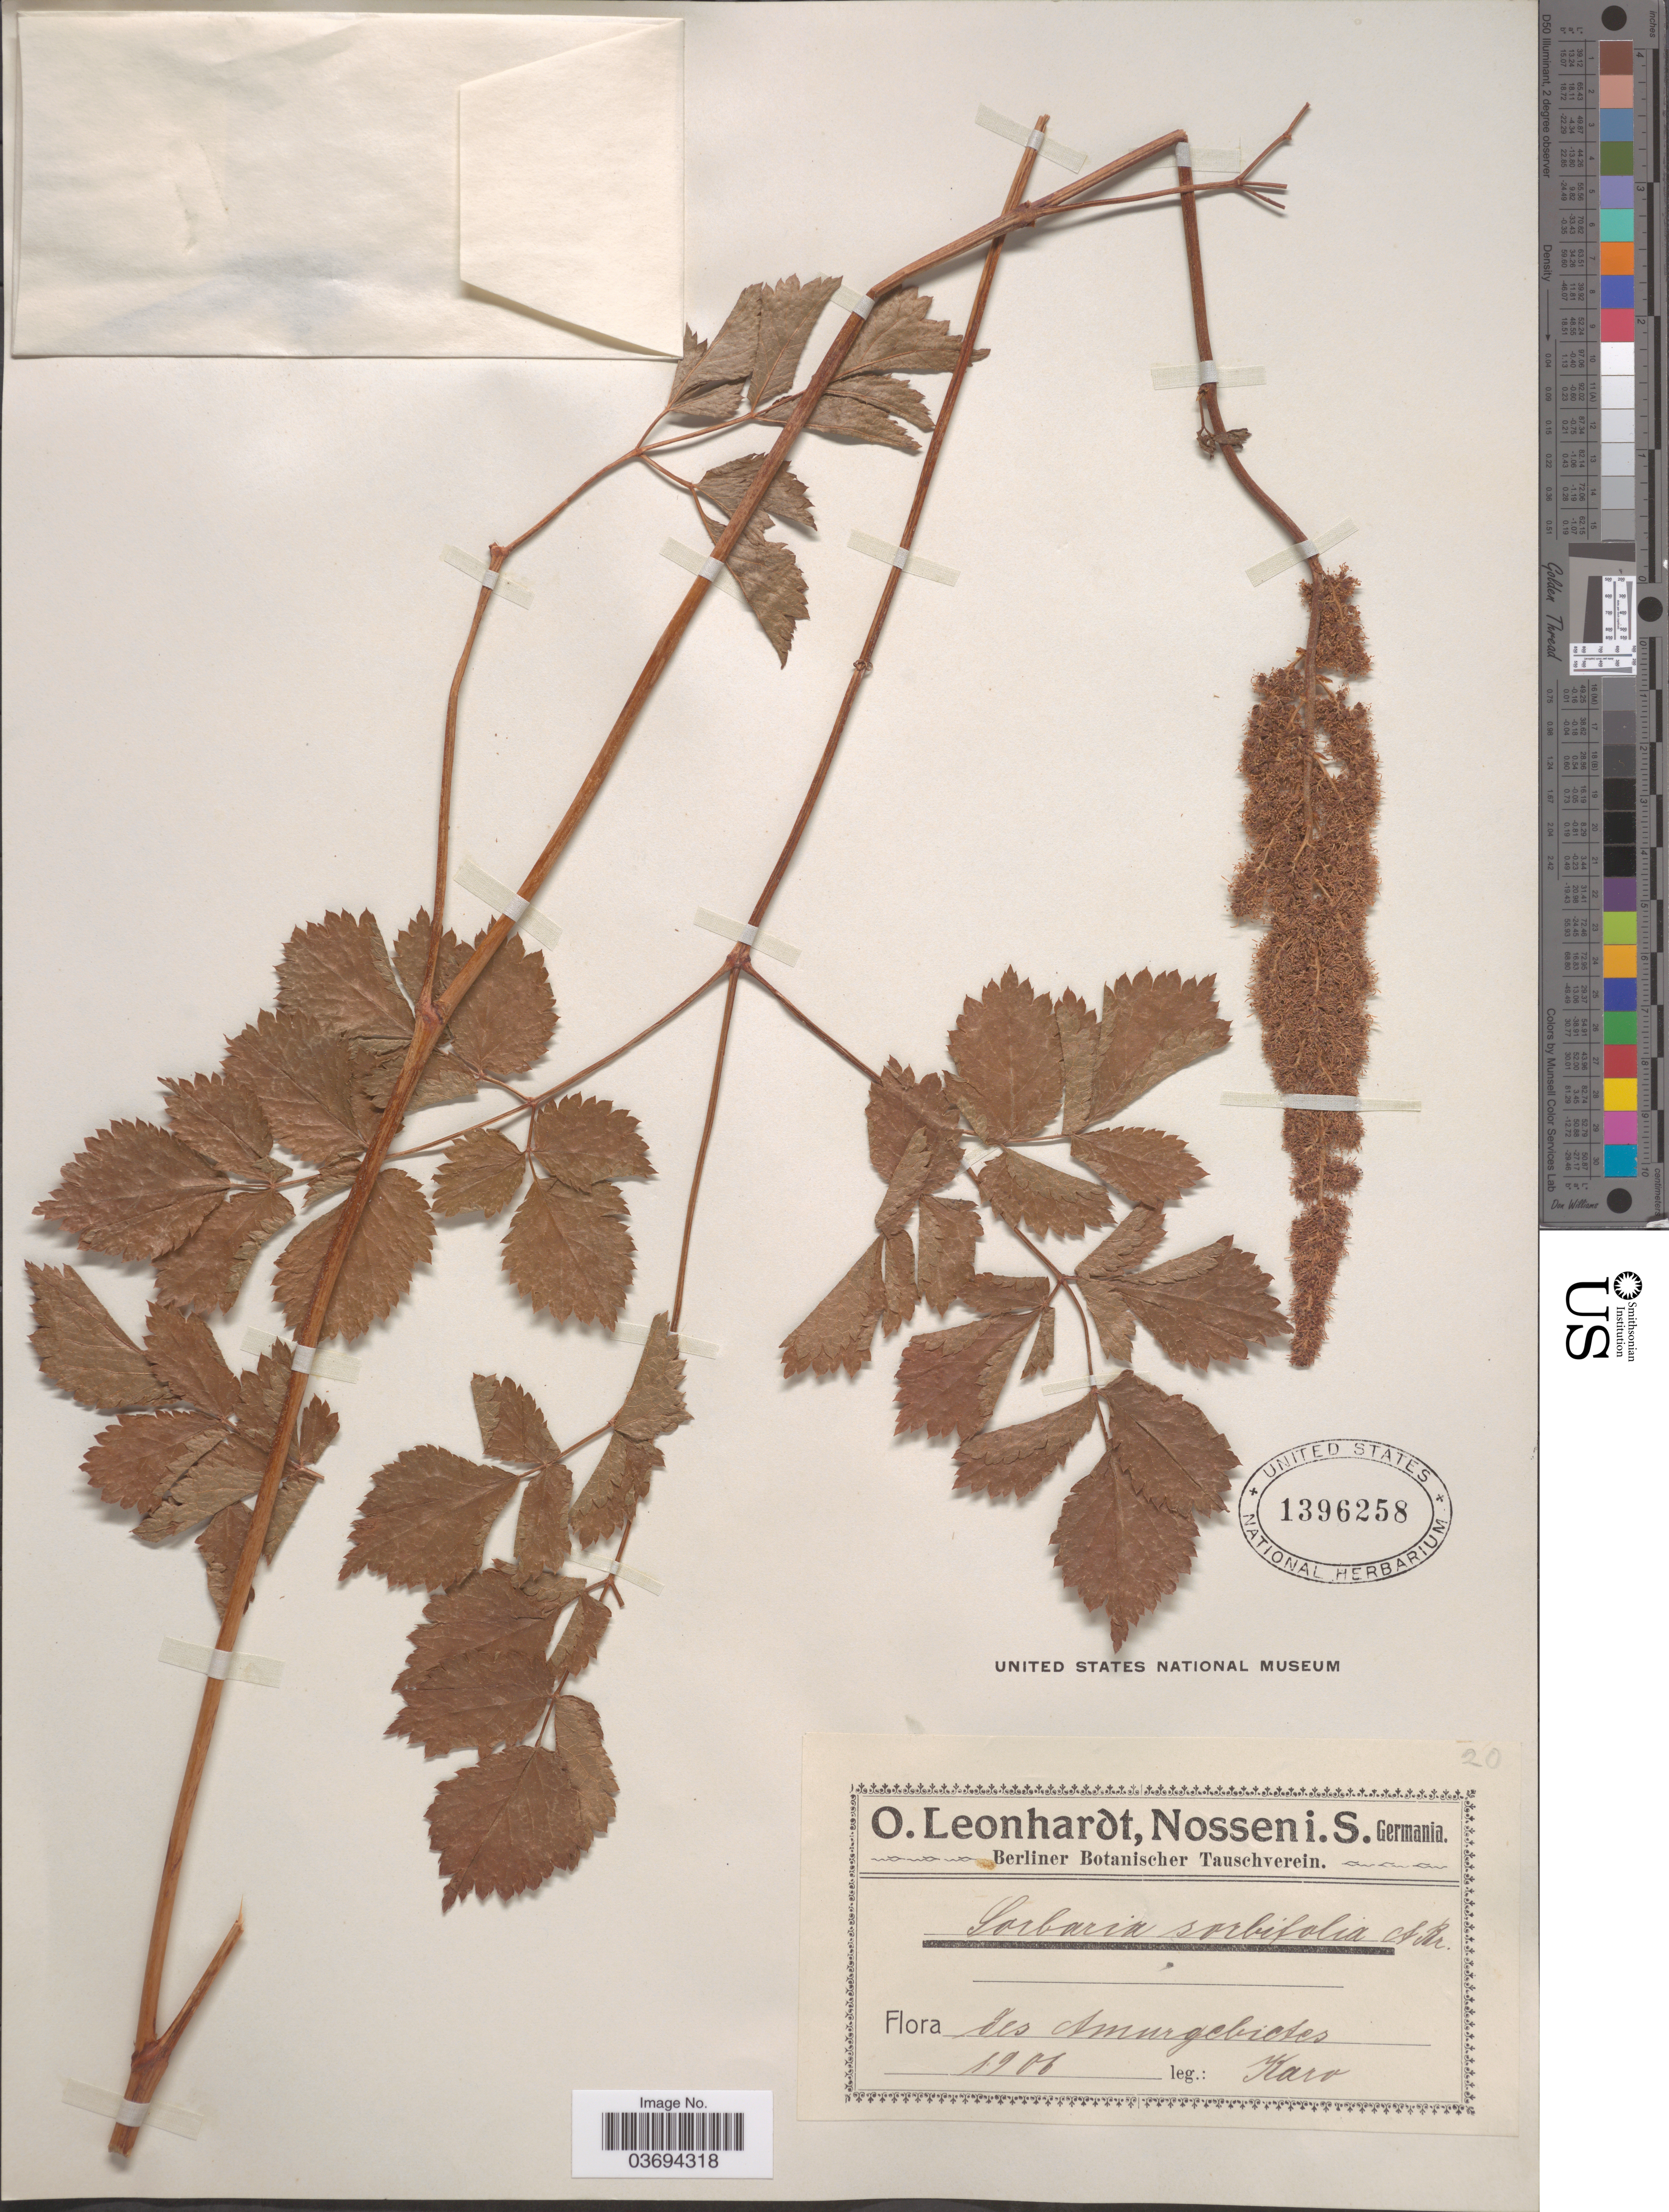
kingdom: Plantae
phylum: Tracheophyta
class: Magnoliopsida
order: Rosales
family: Rosaceae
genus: Sorbaria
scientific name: Sorbaria sorbifolia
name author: (L.) A. Braun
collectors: Karo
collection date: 1906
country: Russian Federation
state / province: Amur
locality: Amurgebietes.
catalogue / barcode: US 1396258